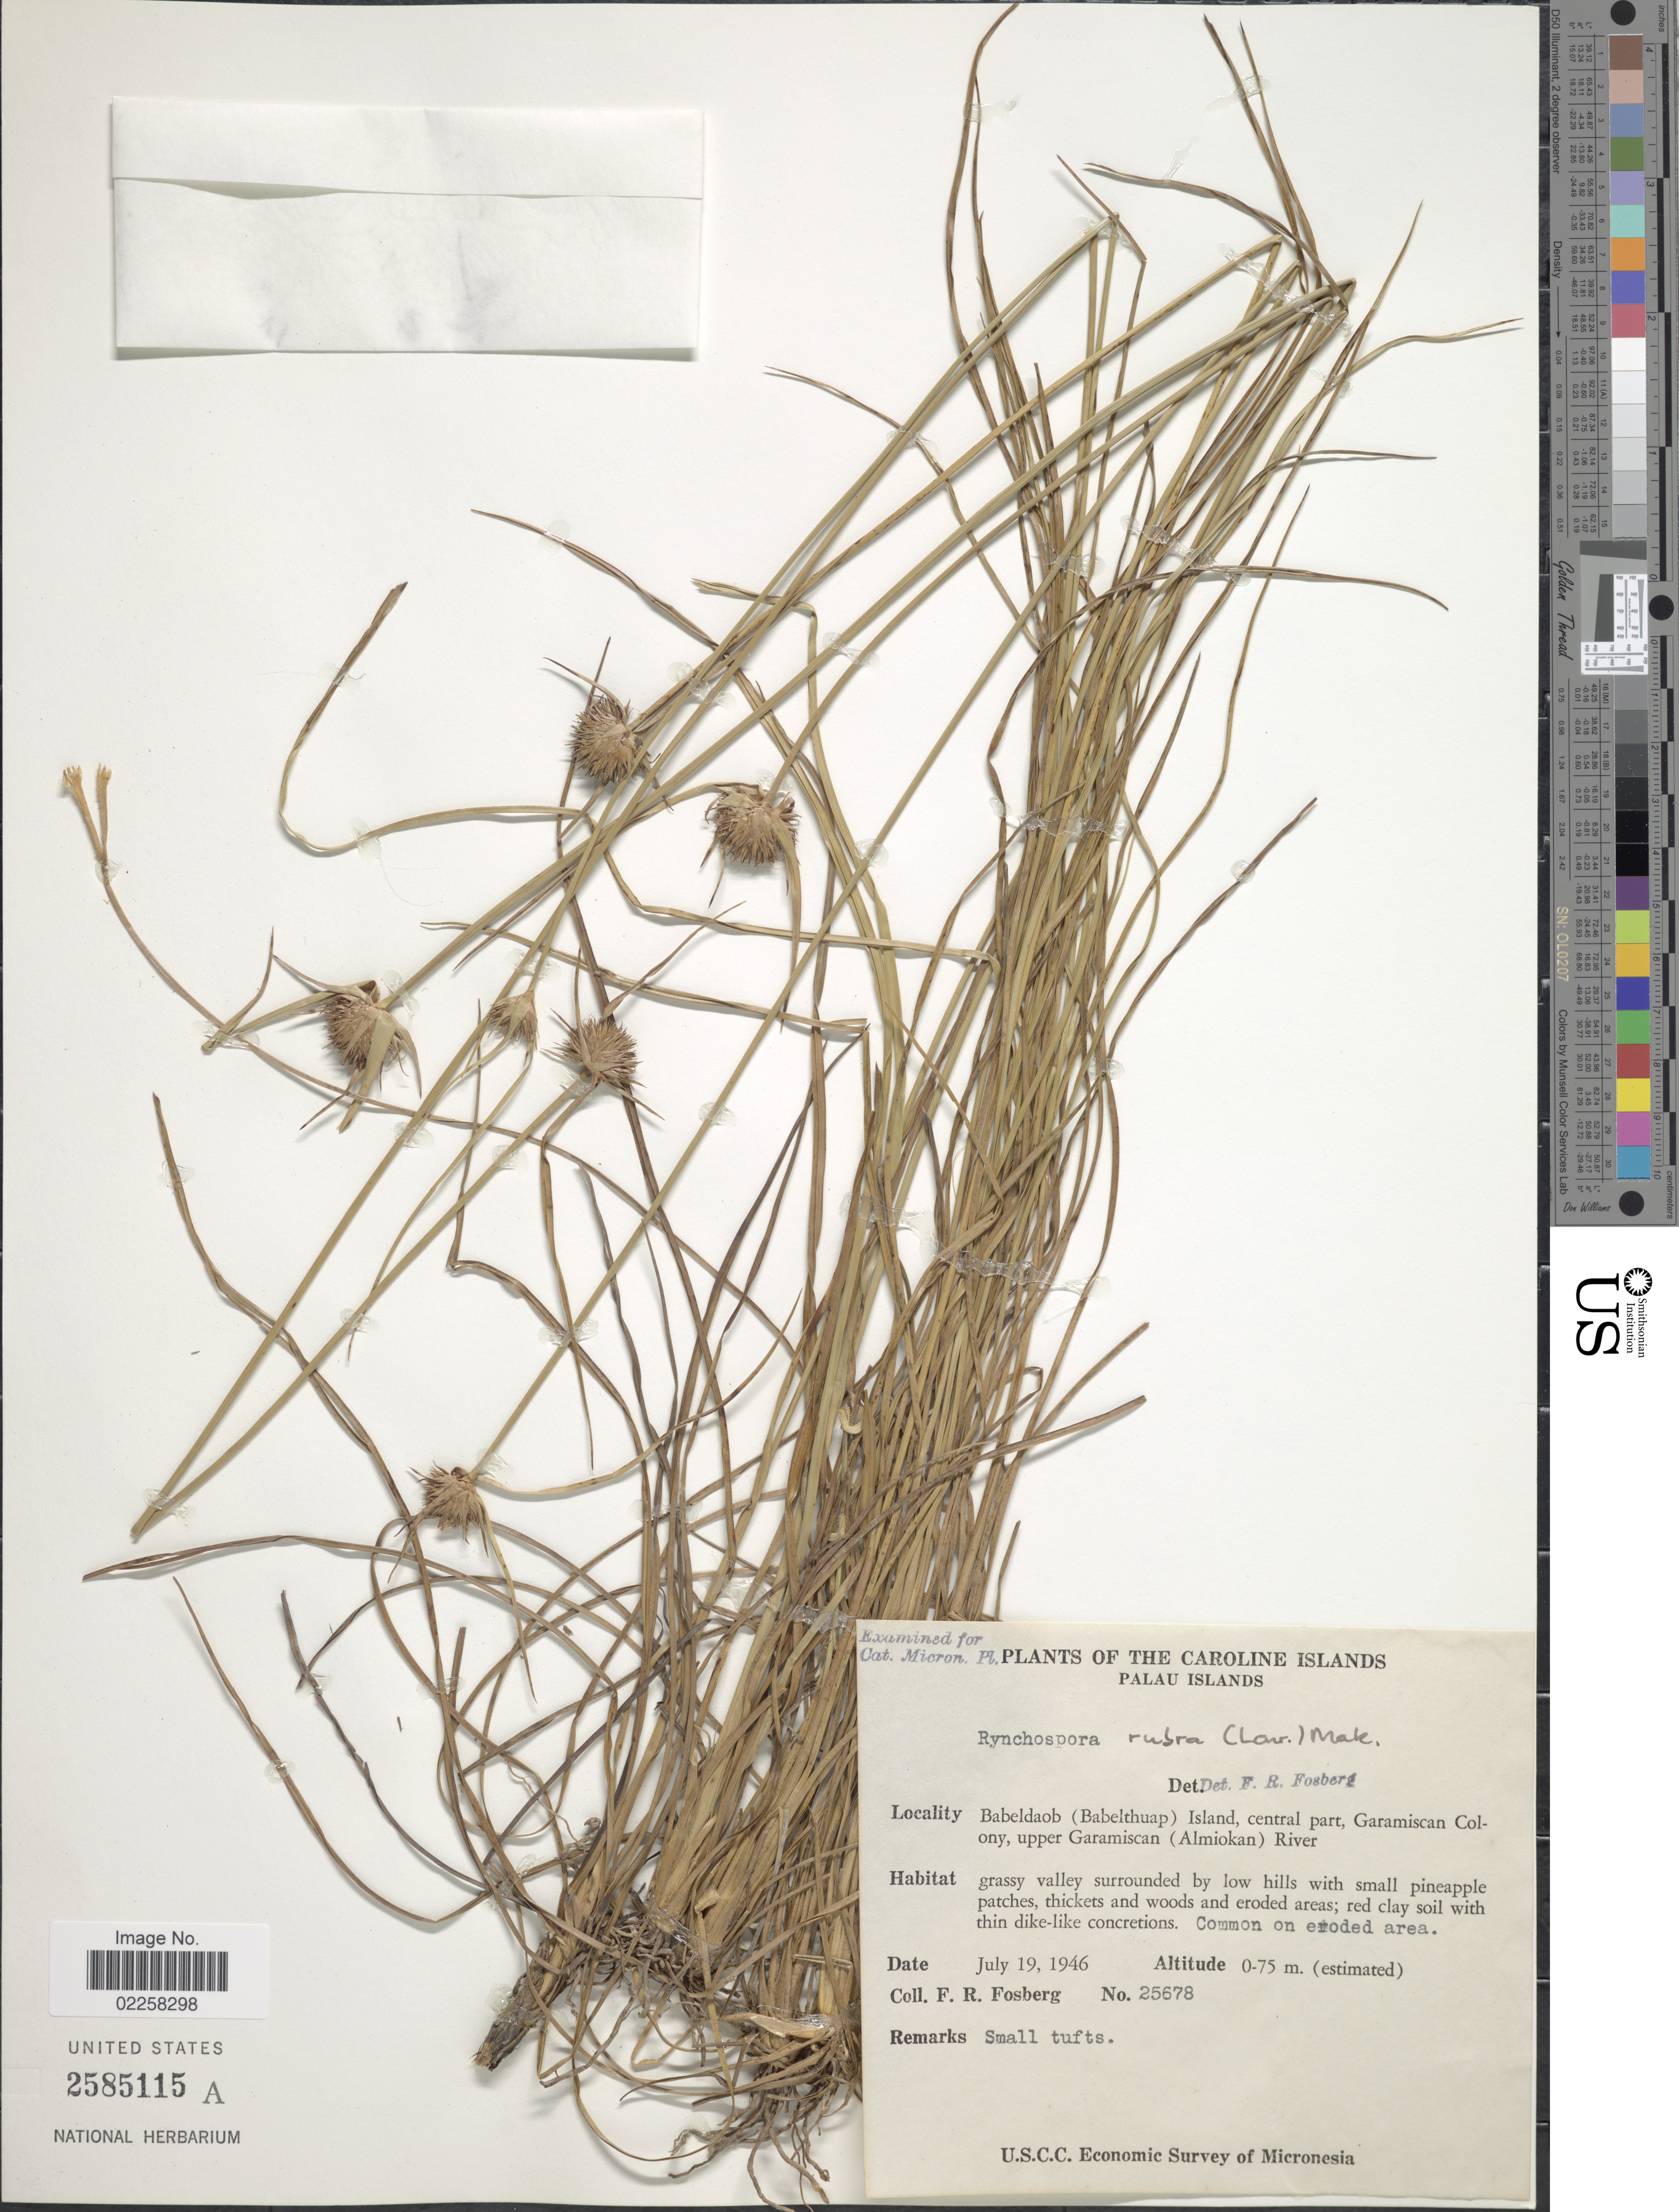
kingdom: Plantae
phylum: Tracheophyta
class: Liliopsida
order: Poales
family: Cyperaceae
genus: Rhynchospora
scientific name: Rhynchospora rubra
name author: (Lour.) Makino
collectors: F. R. Fosberg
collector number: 25678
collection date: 1946-07-19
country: Palau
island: Babeldaob [Babelthuap]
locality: The Caroline Islands, Palau Islands, Babeldaob (Babelthuap) Island, central part, Garamiscan Colony, upper Garamiscan (Almiokan) River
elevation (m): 0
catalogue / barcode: US 2585115A